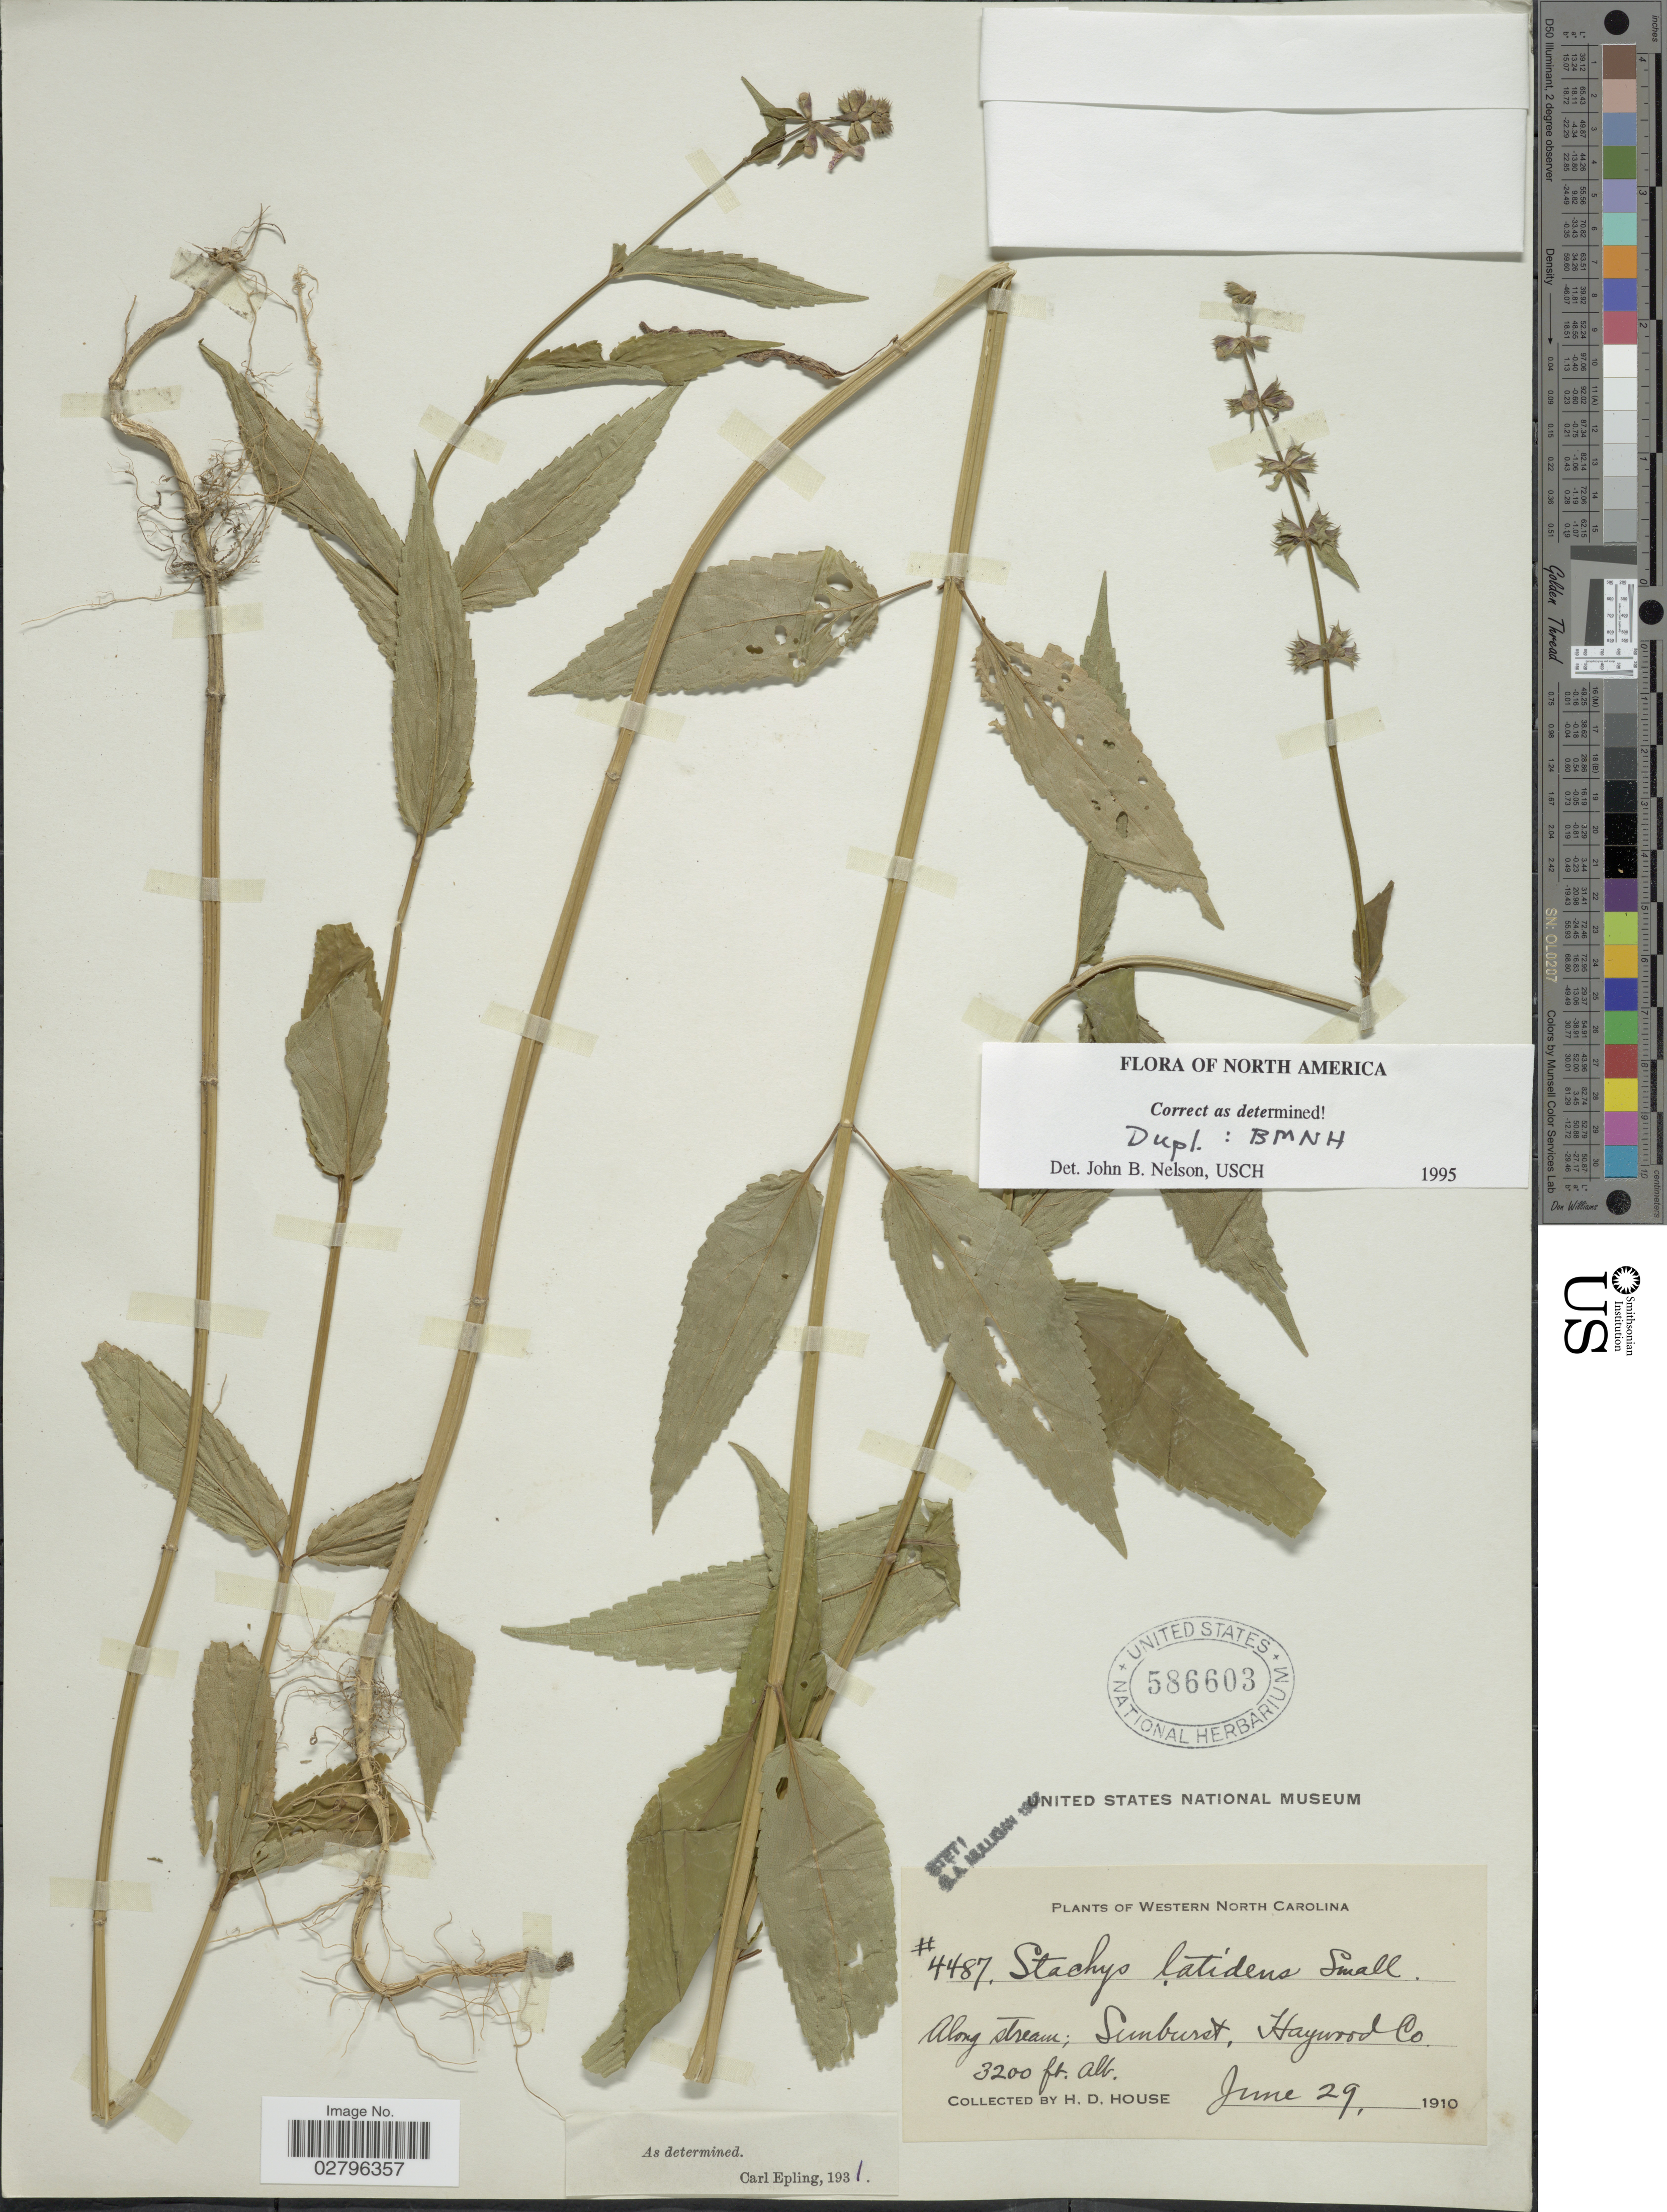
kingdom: Plantae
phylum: Tracheophyta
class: Magnoliopsida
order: Lamiales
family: Lamiaceae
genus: Stachys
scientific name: Stachys latidens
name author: Small in Britton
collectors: H. D. House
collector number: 4487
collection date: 1910-06-29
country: United States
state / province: North Carolina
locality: Western North Carolina. Sunburst, Haywood Co.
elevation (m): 975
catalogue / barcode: US 586603